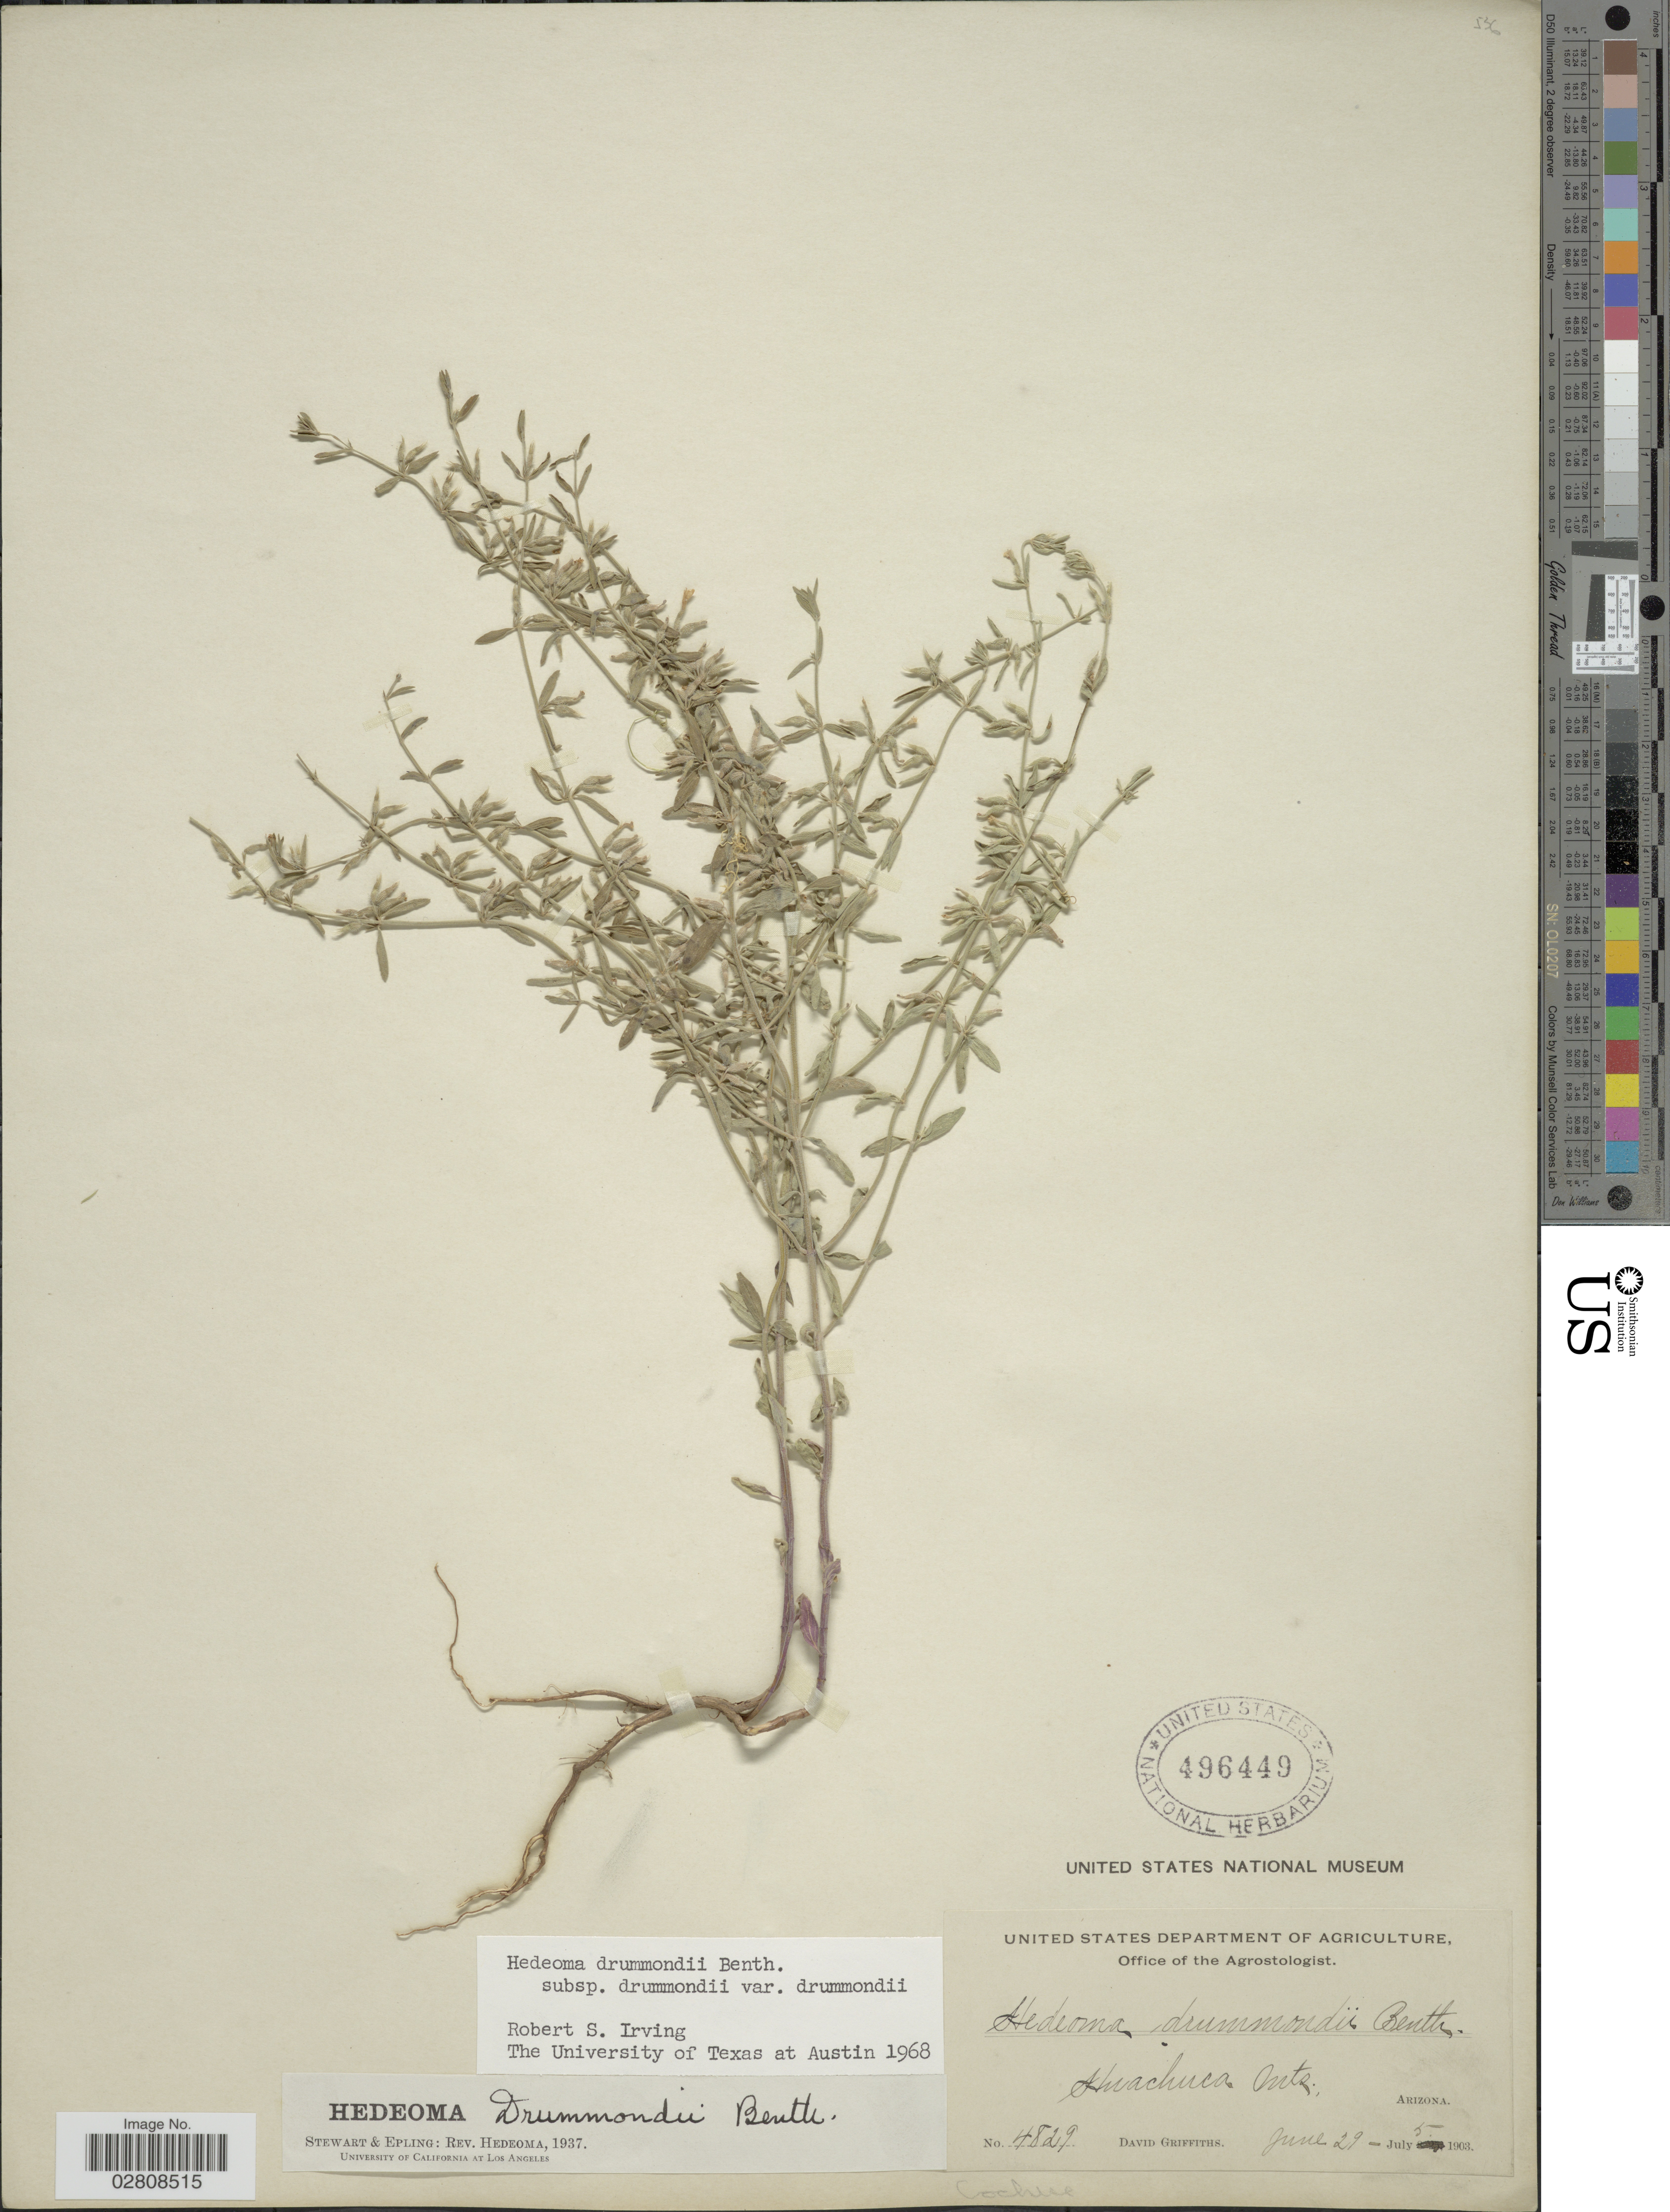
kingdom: Plantae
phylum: Tracheophyta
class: Magnoliopsida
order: Lamiales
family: Lamiaceae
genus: Hedeoma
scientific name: Hedeoma drummondii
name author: Benth.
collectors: D. Griffiths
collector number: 4829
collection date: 1903-06-29/1903-07-05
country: United States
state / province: Arizona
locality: Huachuca Mts.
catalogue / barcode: US 496449